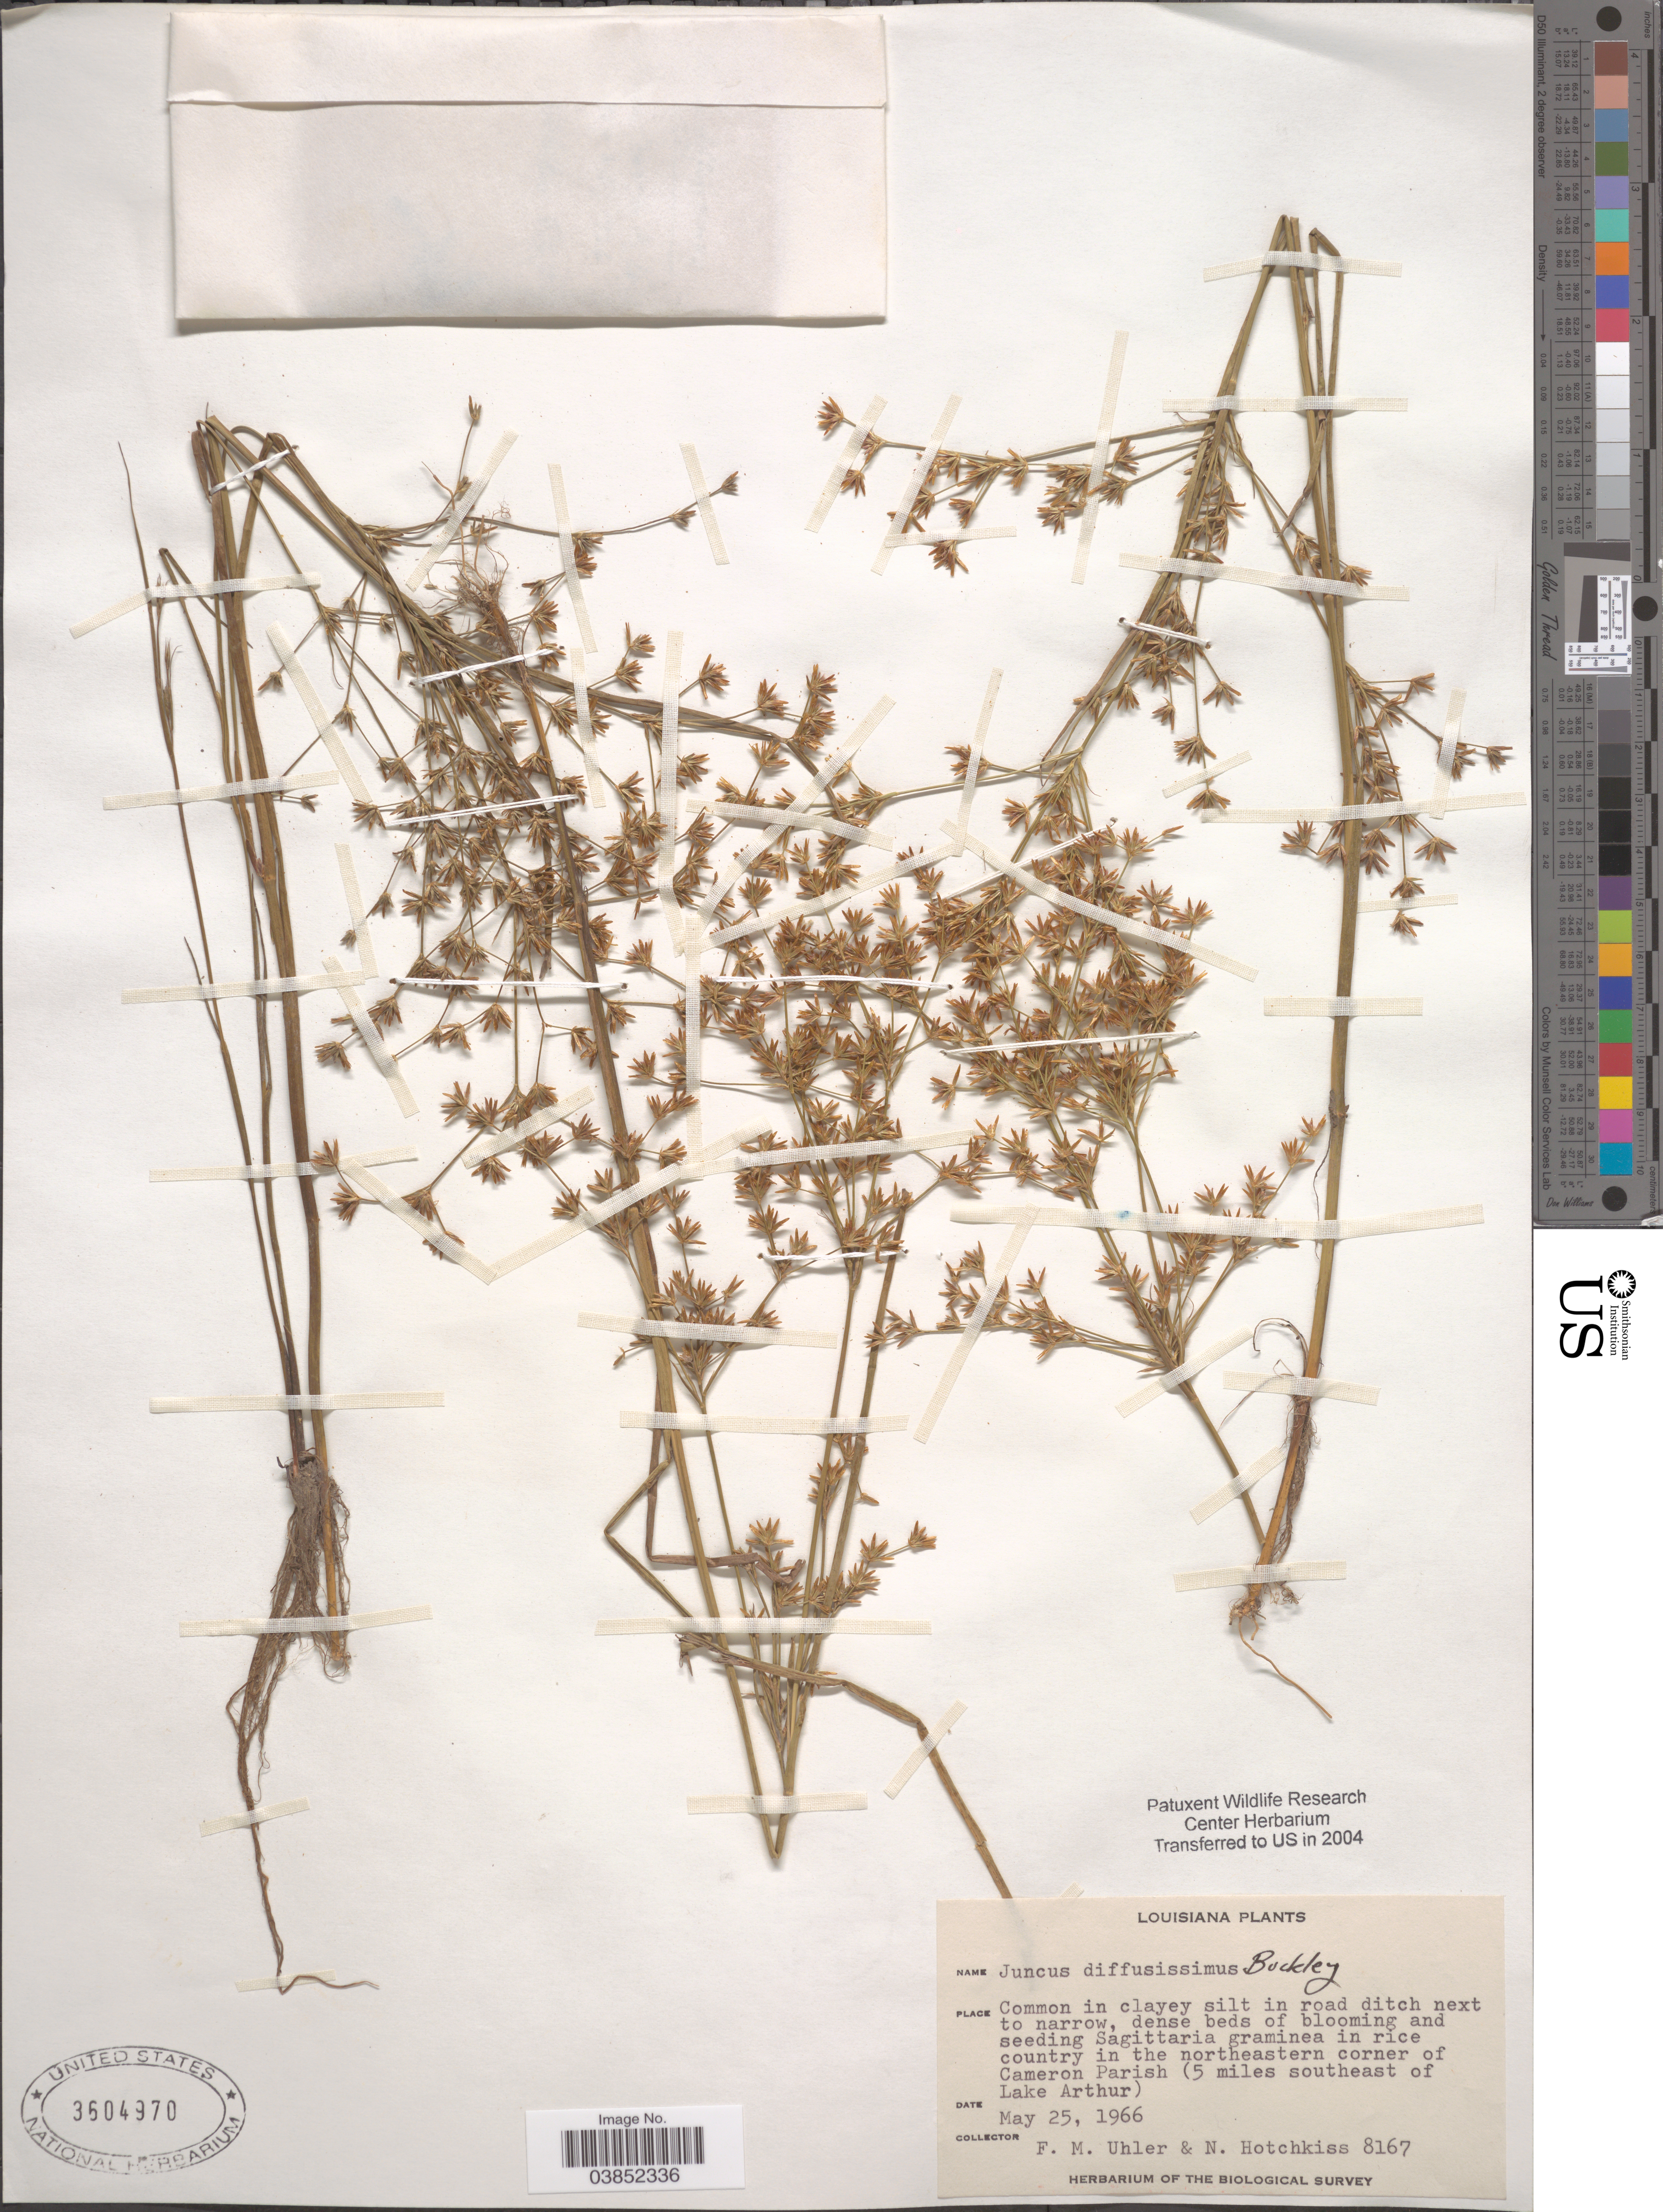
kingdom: Plantae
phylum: Tracheophyta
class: Liliopsida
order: Poales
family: Juncaceae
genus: Juncus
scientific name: Juncus diffusissimus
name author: Buckley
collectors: F. M. Uhler & N. Hotchkiss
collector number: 8167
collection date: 1966-05-25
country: United States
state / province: Louisiana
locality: In clayey silt in road ditch next to narrow, dense beds of blooming and seeding Sagittaria graminea in rice country in the northeastern corner of Cameron Parish (5 miles southeast of Lake Arthur).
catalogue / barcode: US 3604970